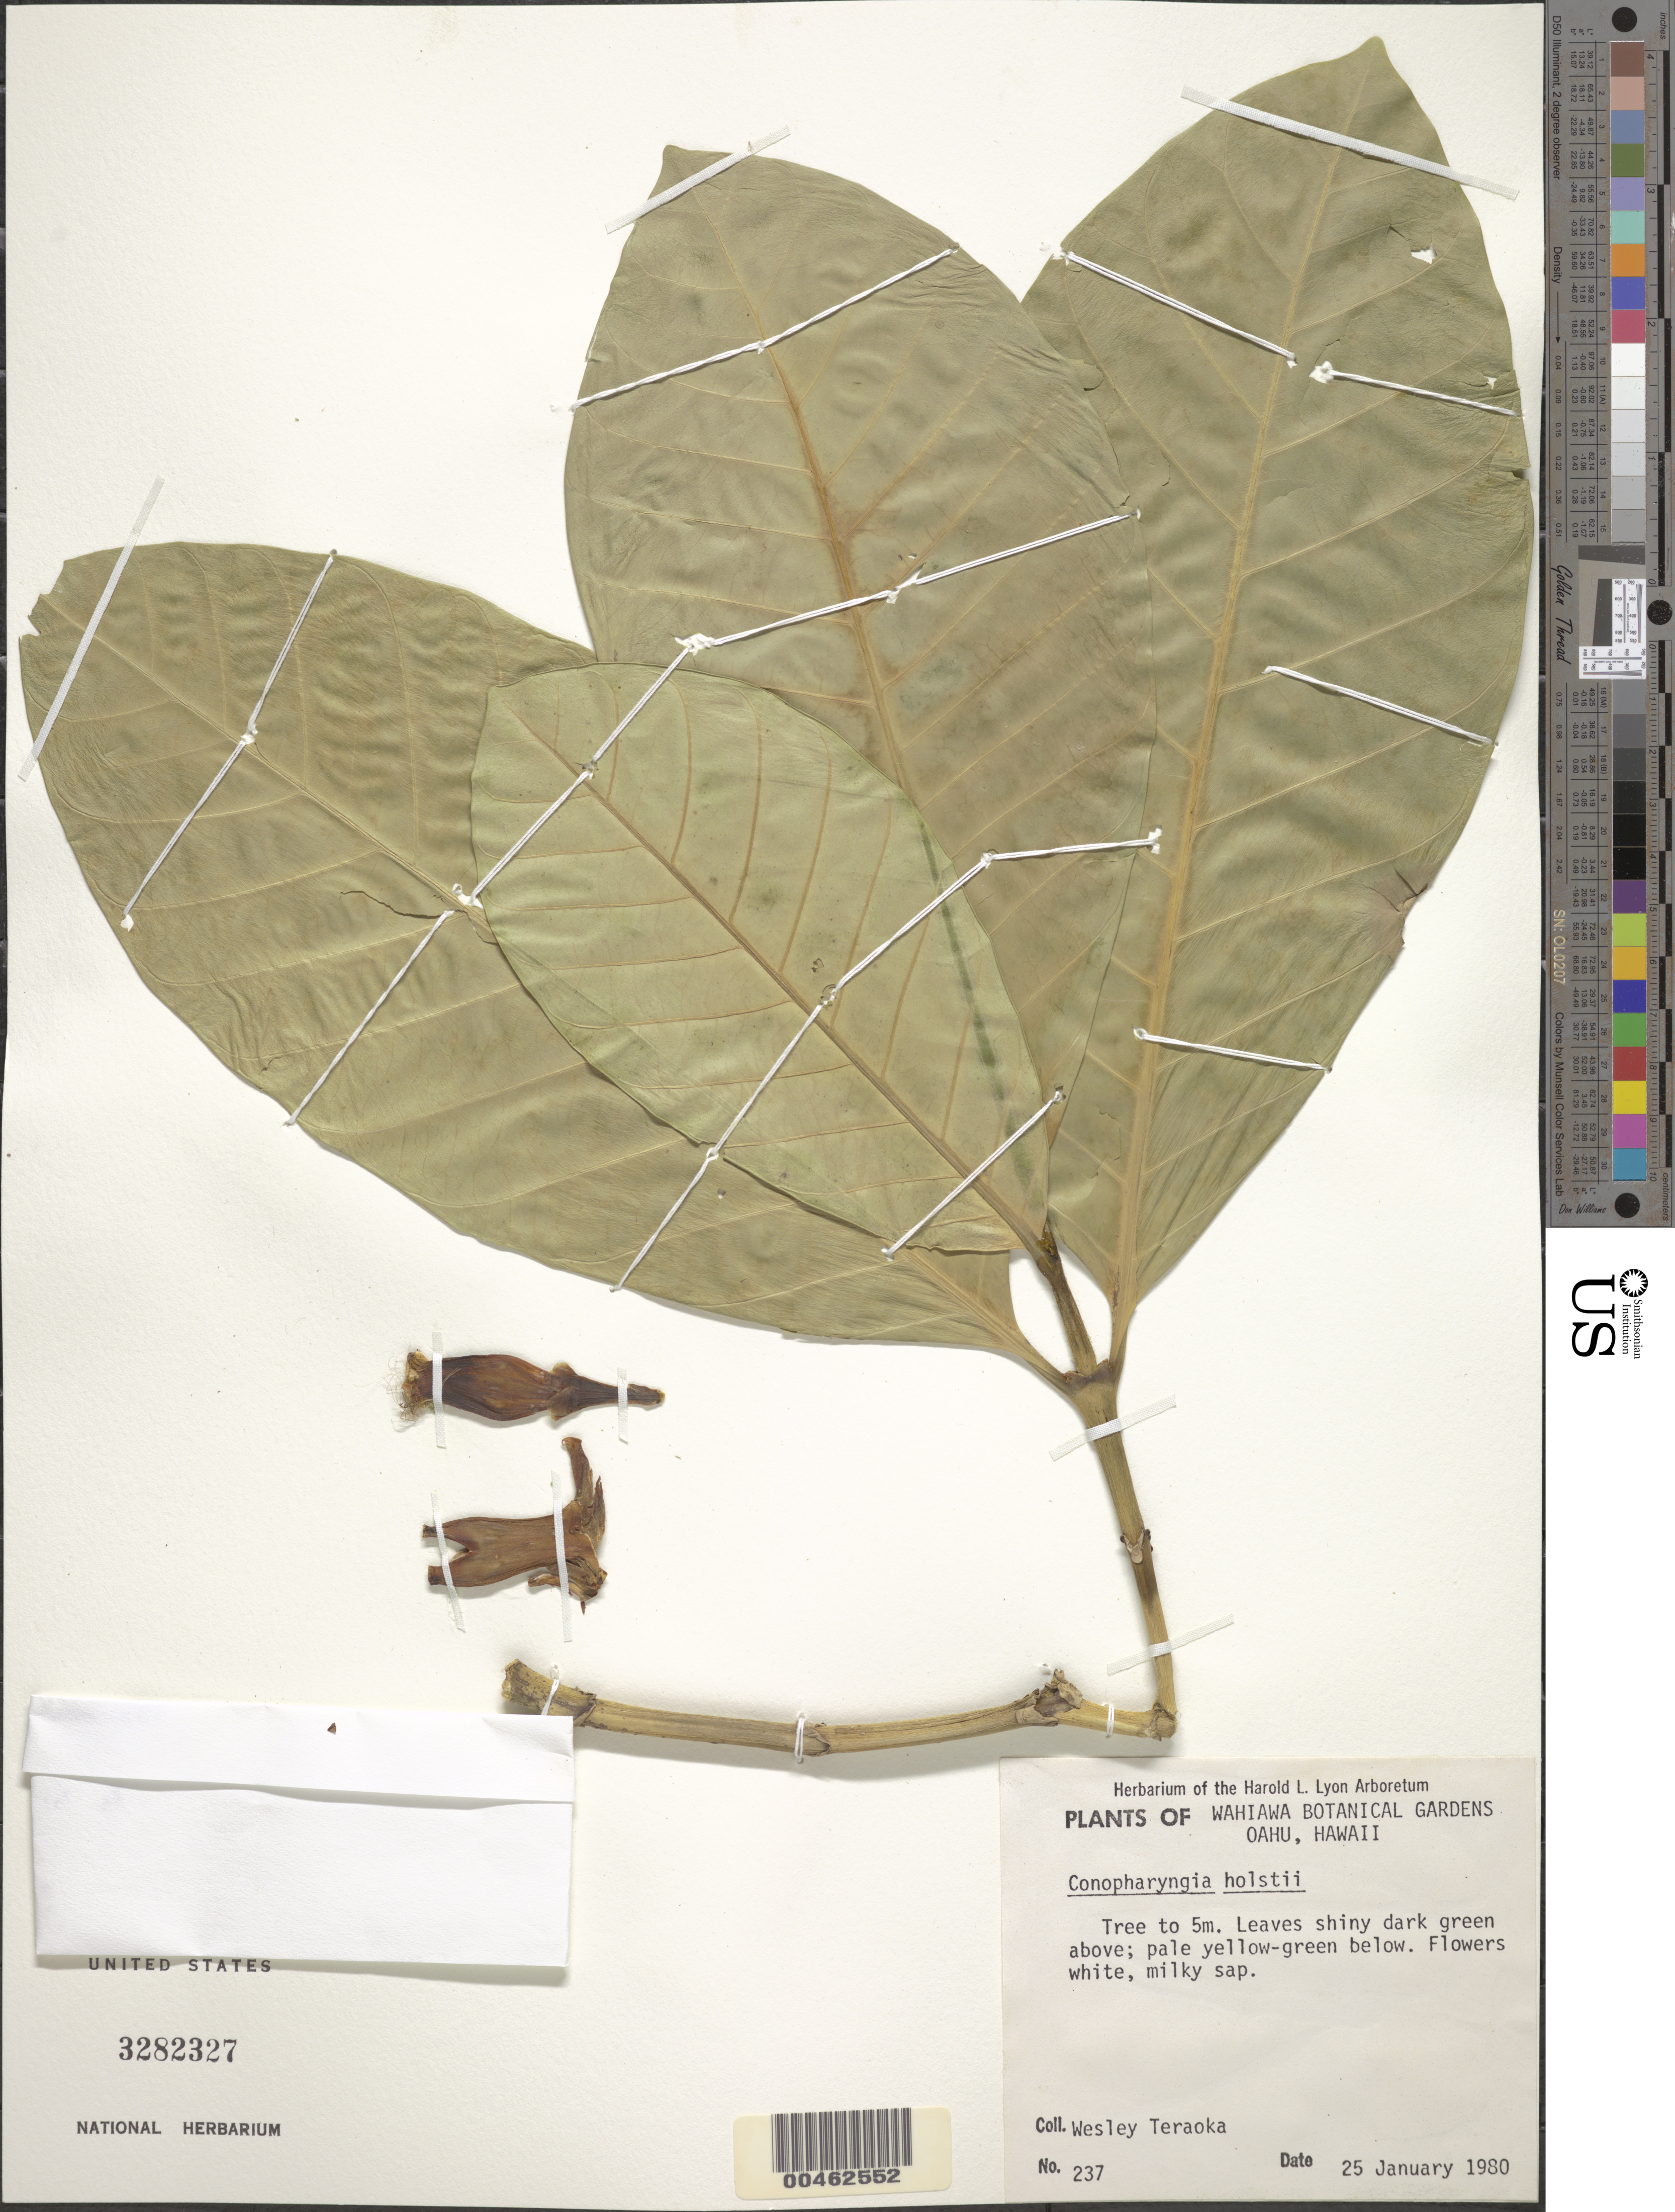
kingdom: Plantae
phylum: Tracheophyta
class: Magnoliopsida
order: Gentianales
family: Apocynaceae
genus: Tabernaemontana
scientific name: Tabernaemontana pachysiphon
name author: Stapf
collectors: W. Teraoka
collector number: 237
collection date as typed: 25 Jan 1980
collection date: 1980-01-25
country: United States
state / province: Hawaii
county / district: Maui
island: Maui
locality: Wahiawa Botanical Gardens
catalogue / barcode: US 3282327